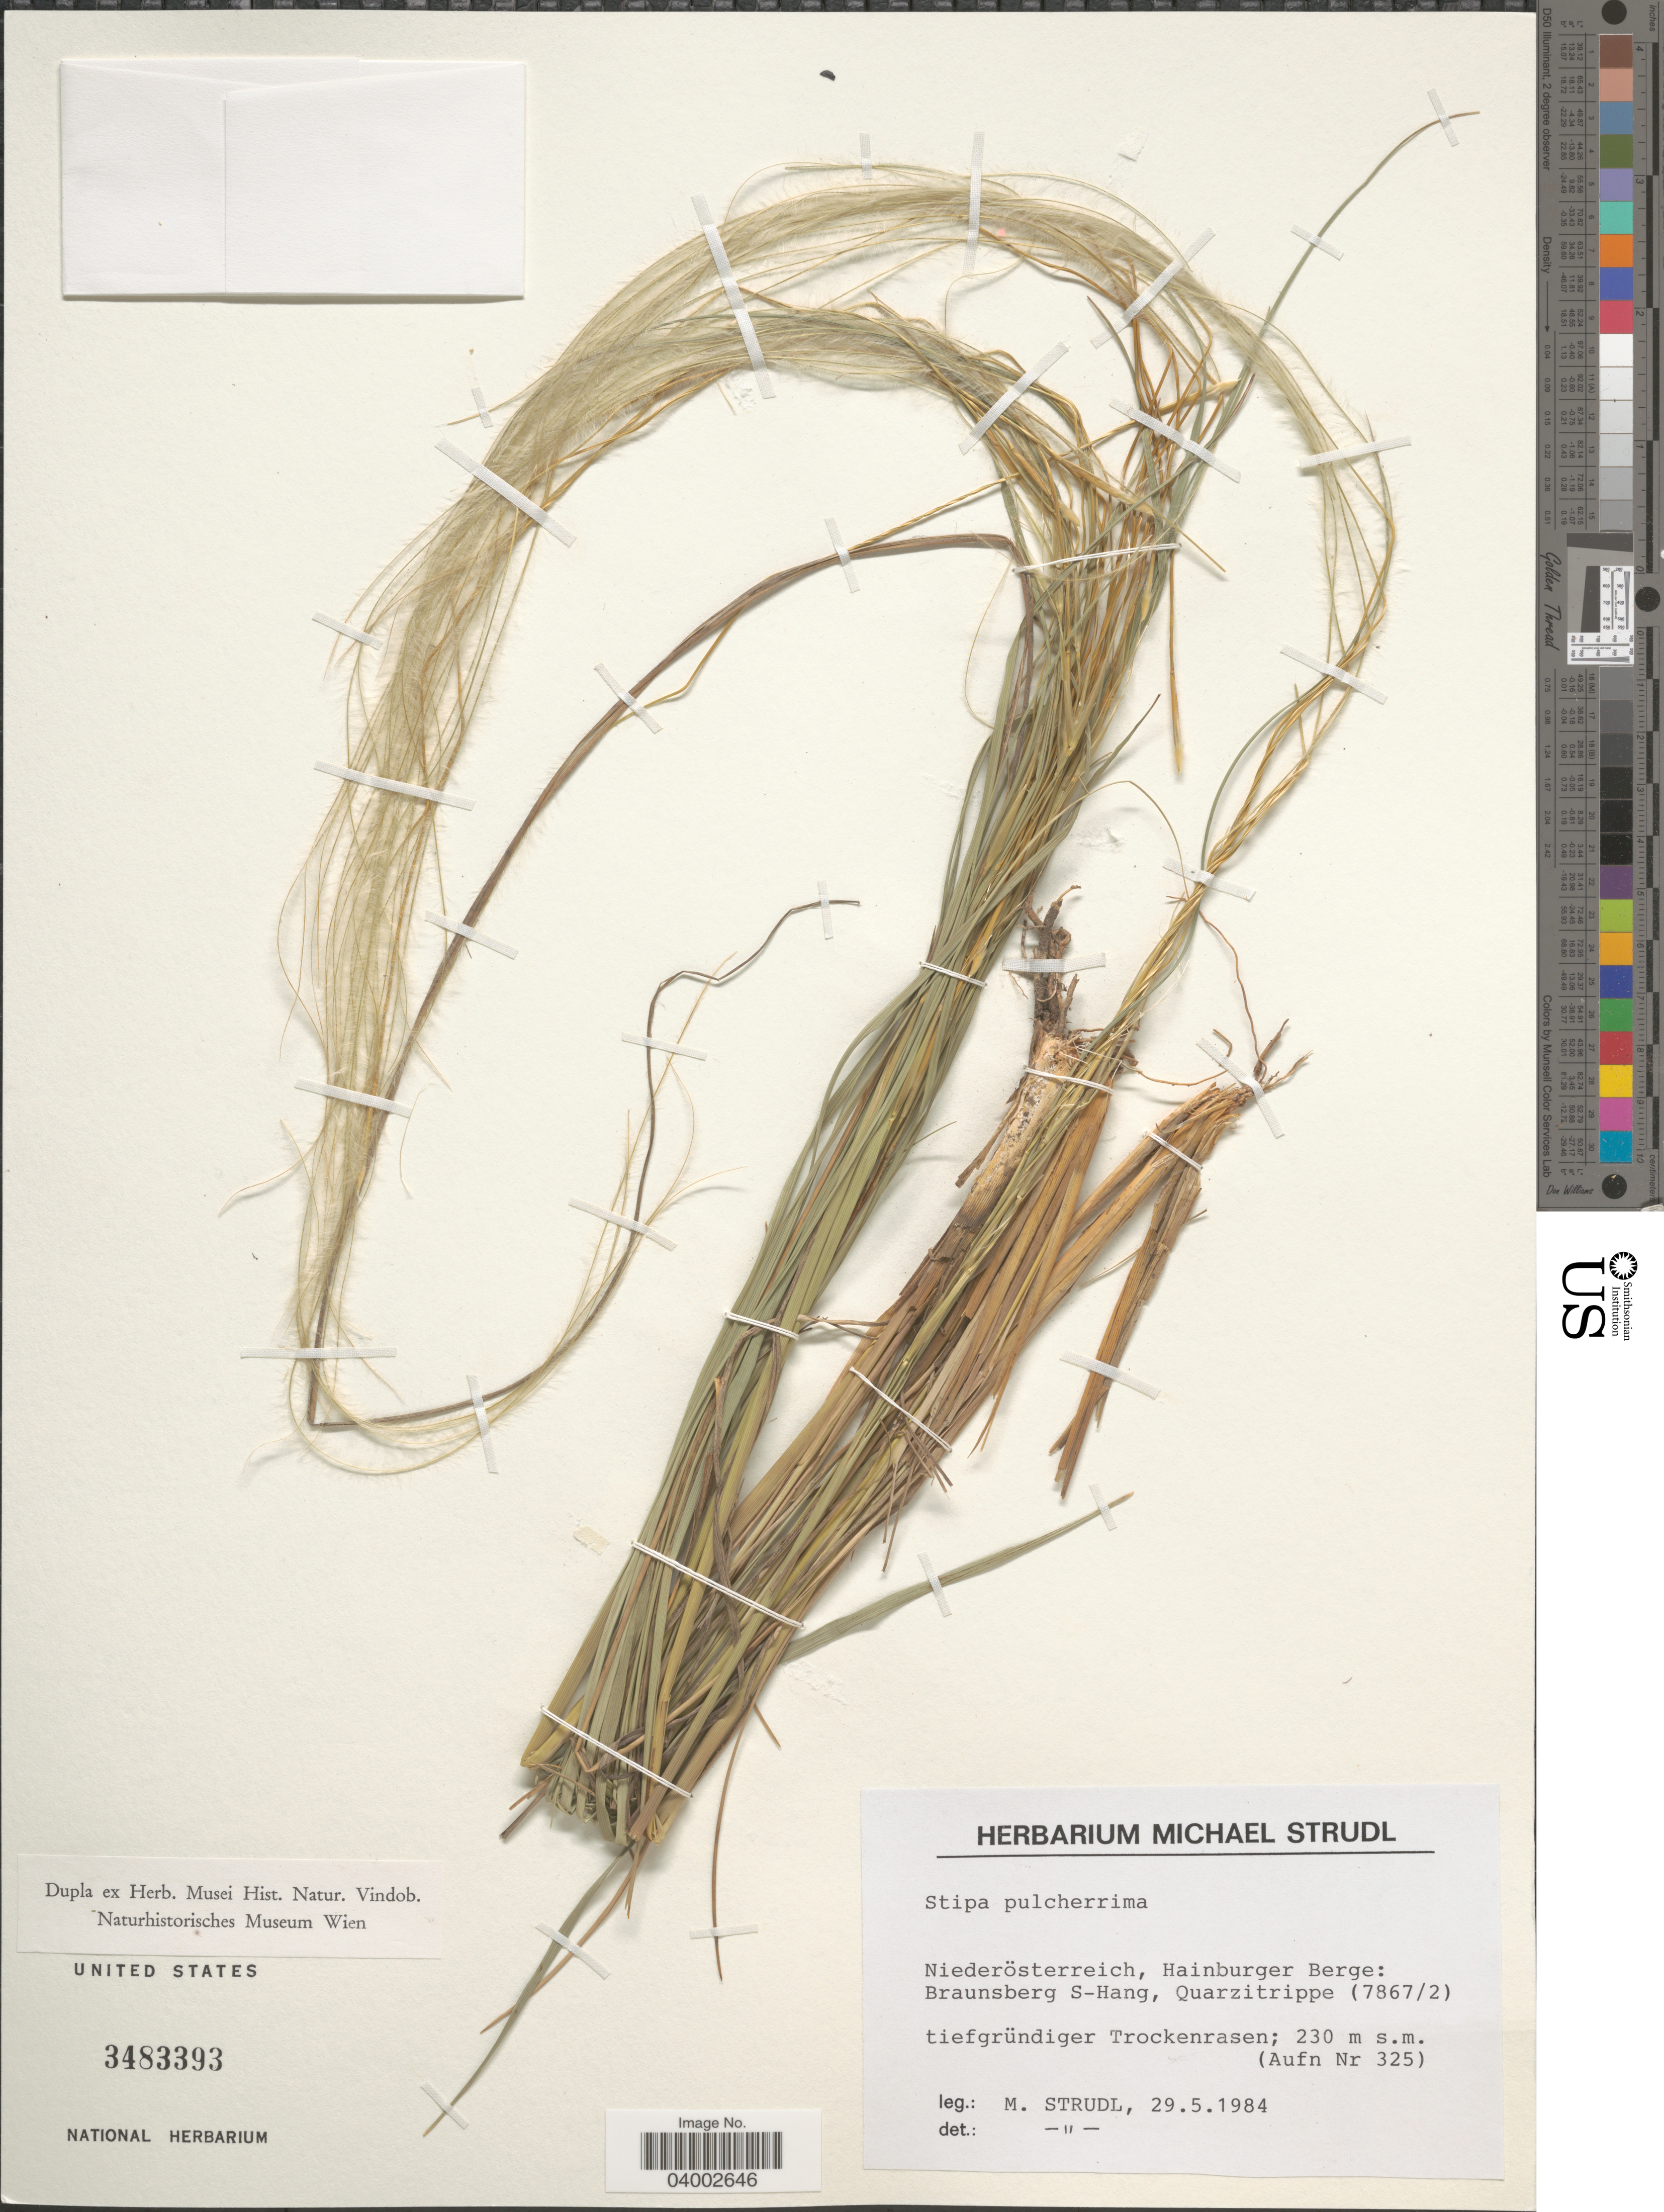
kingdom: Plantae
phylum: Tracheophyta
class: Liliopsida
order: Poales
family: Poaceae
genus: Stipa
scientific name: Stipa pulcherrima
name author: K. Koch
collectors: M. Strudl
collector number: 325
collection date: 1984-05-29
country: Austria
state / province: Niederosterreich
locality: Hainburger Berge: Braunsberg S-Hang, Quarzitrippe (7867/2).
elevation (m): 230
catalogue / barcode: US 3483393